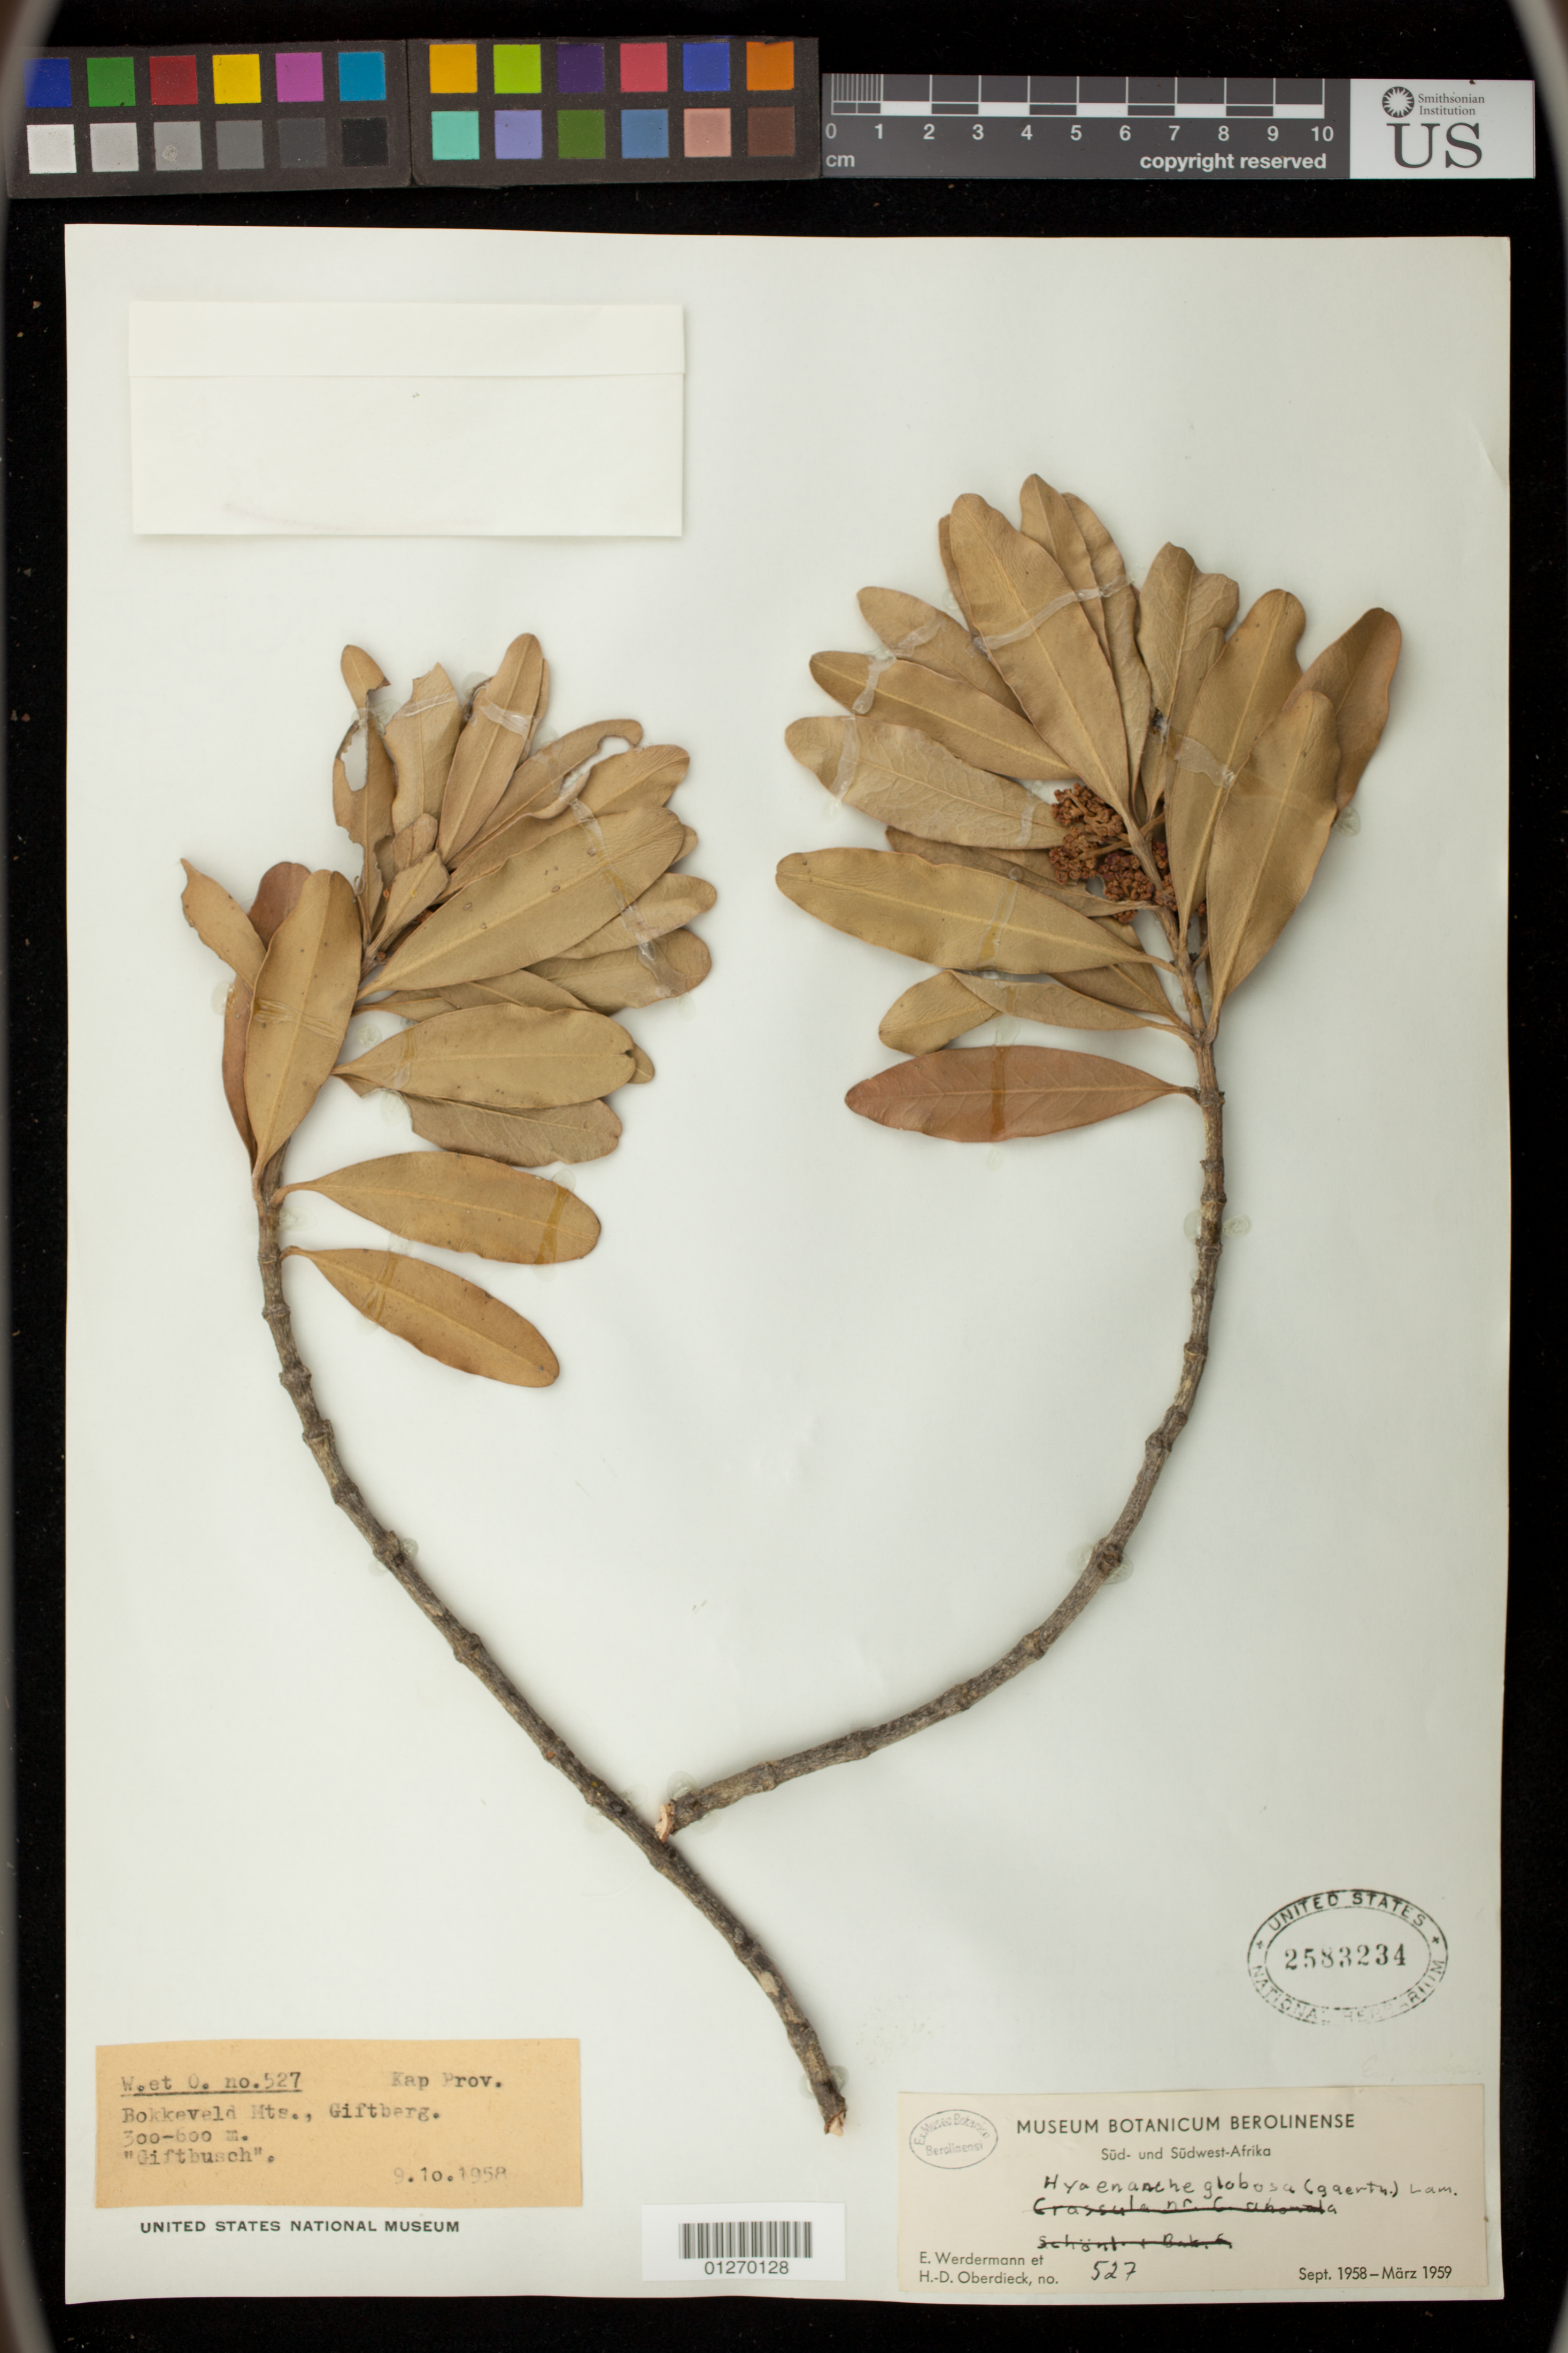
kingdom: Plantae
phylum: Tracheophyta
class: Magnoliopsida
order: Sapindales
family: Anacardiaceae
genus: Toxicodendron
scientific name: Toxicodendron quinquefoliolatum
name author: Q.H. Chen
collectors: E. Werdermann & H. Oberdieck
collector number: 527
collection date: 1958-09/1959-03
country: South Africa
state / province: Northern Cape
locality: Kap Prov.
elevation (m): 300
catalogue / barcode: US 2583234